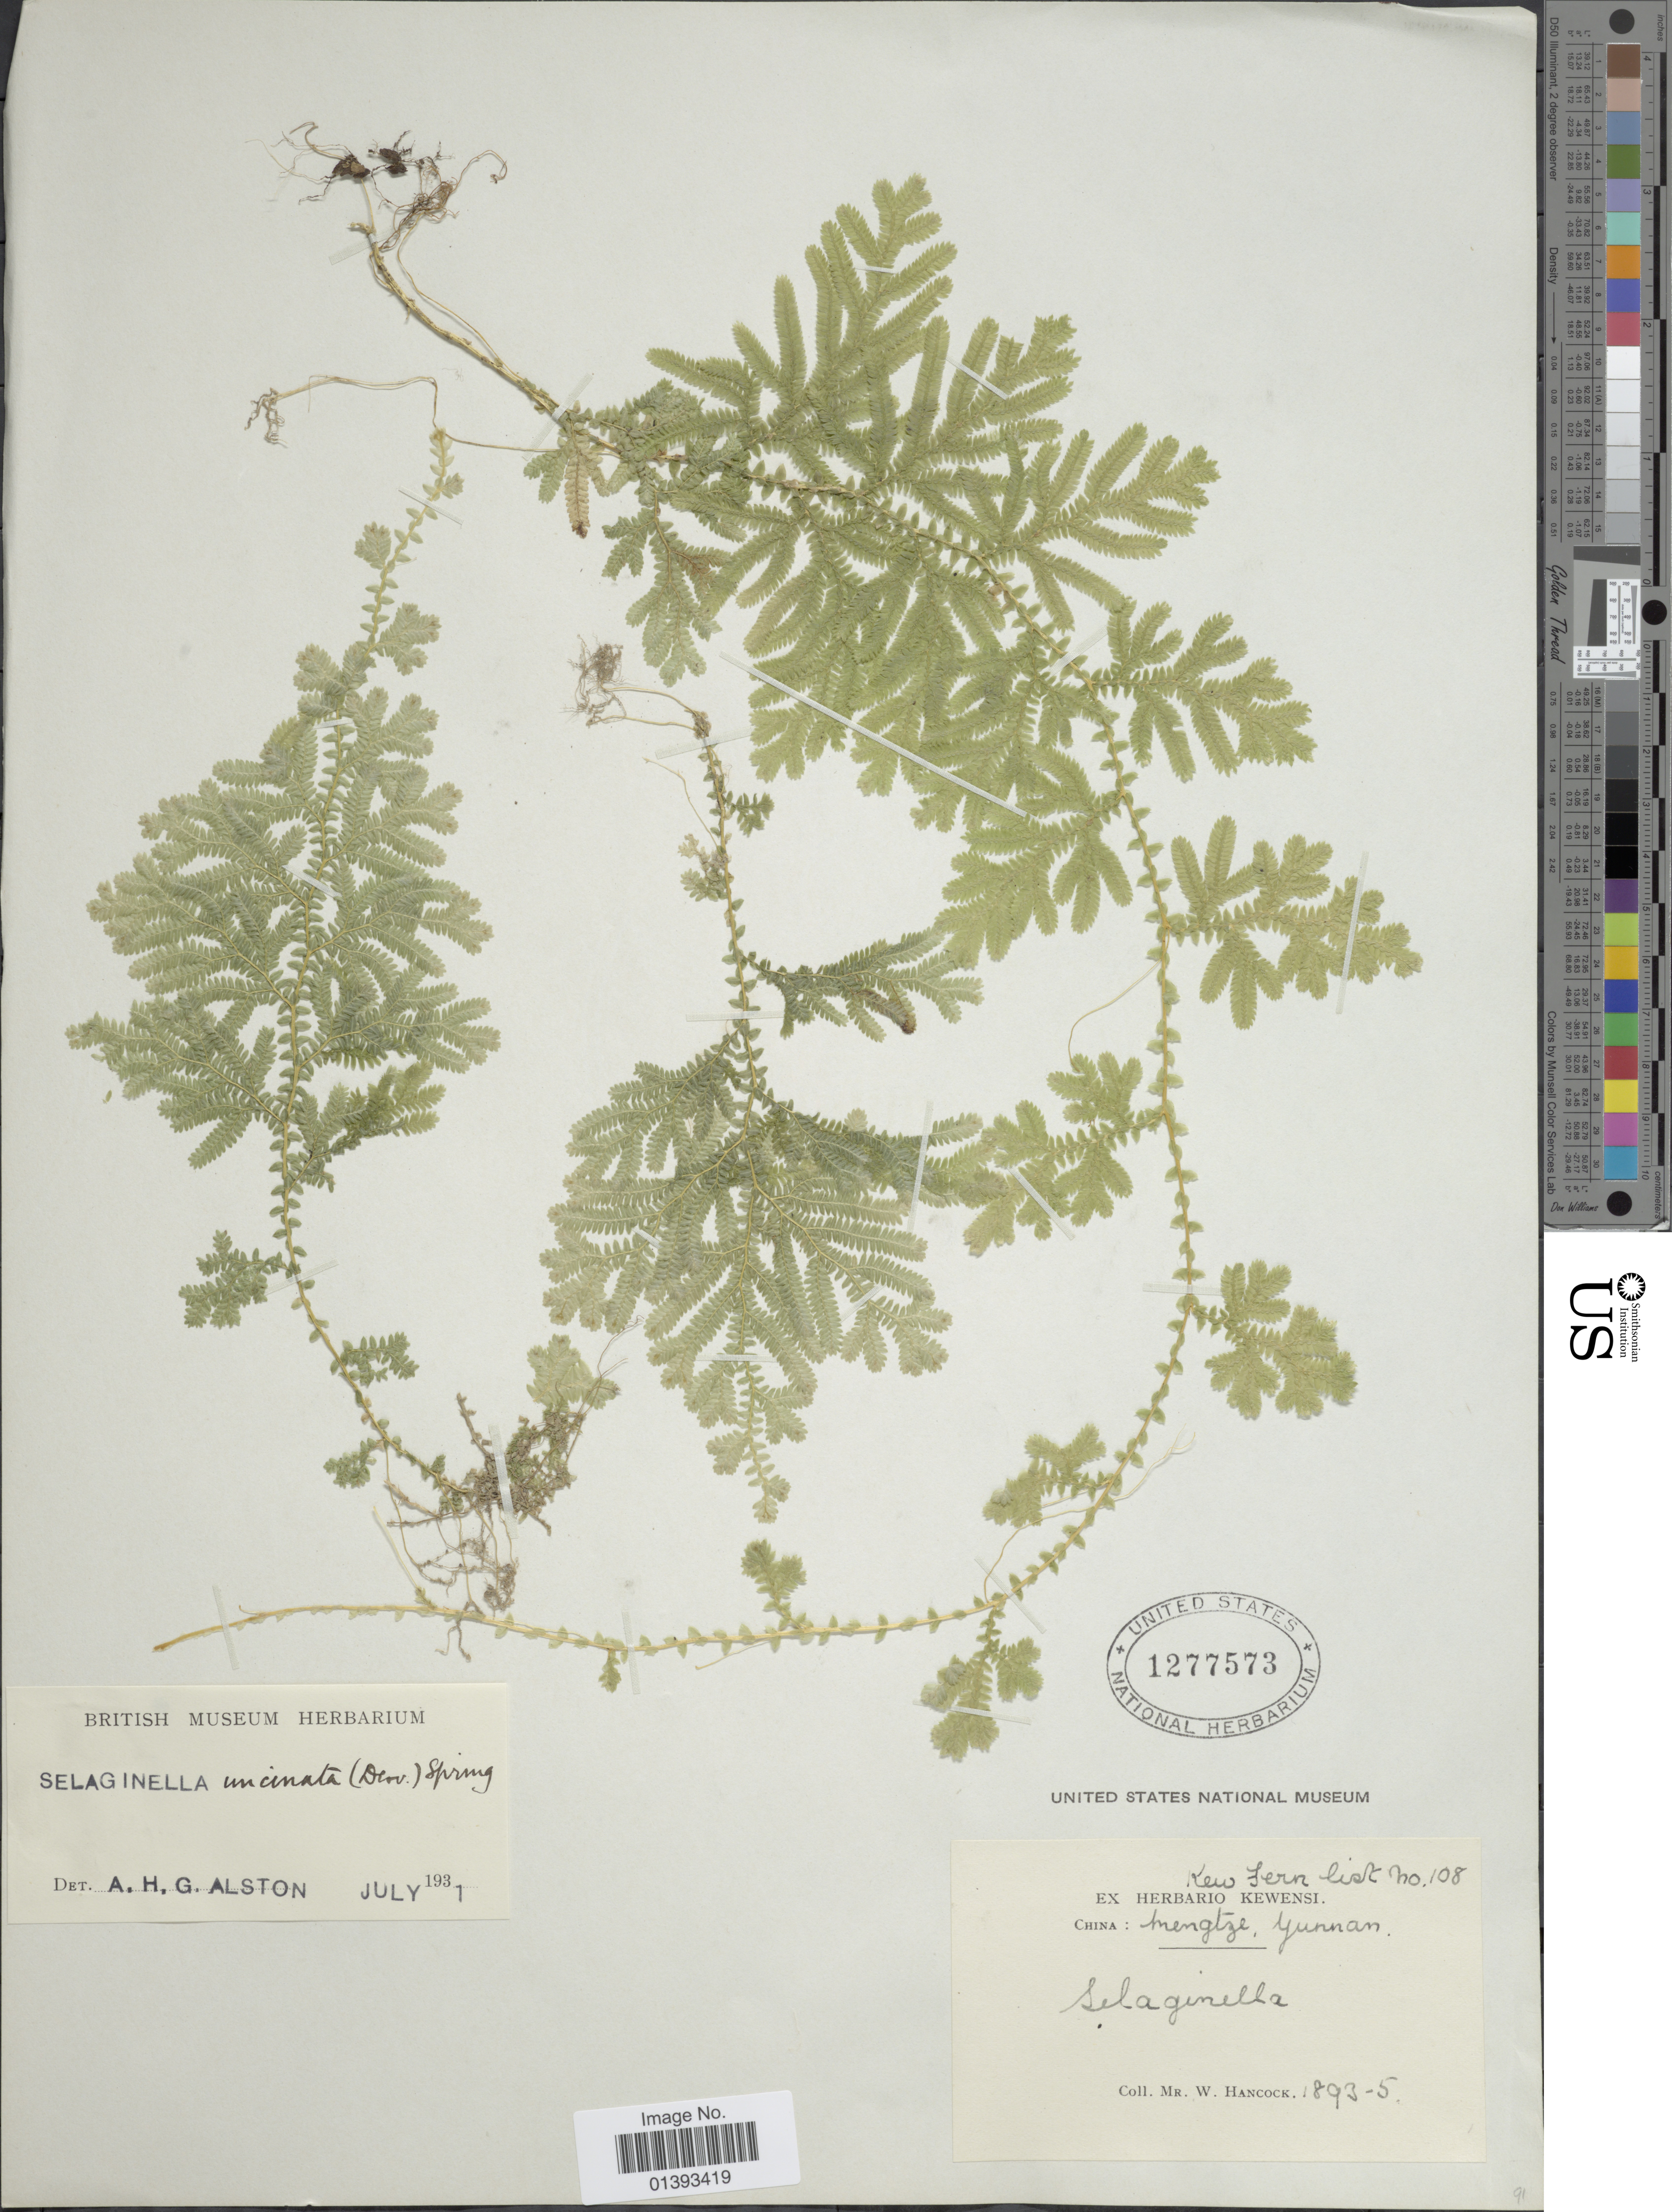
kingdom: Plantae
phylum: Tracheophyta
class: Lycopodiopsida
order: Selaginellales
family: Selaginellaceae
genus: Selaginella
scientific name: Selaginella uncinata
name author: (Desr. ex Poir.) Spring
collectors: W. Hancock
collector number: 108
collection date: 1893/1895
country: China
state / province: Yunnan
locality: Mengtze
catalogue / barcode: US 1277573